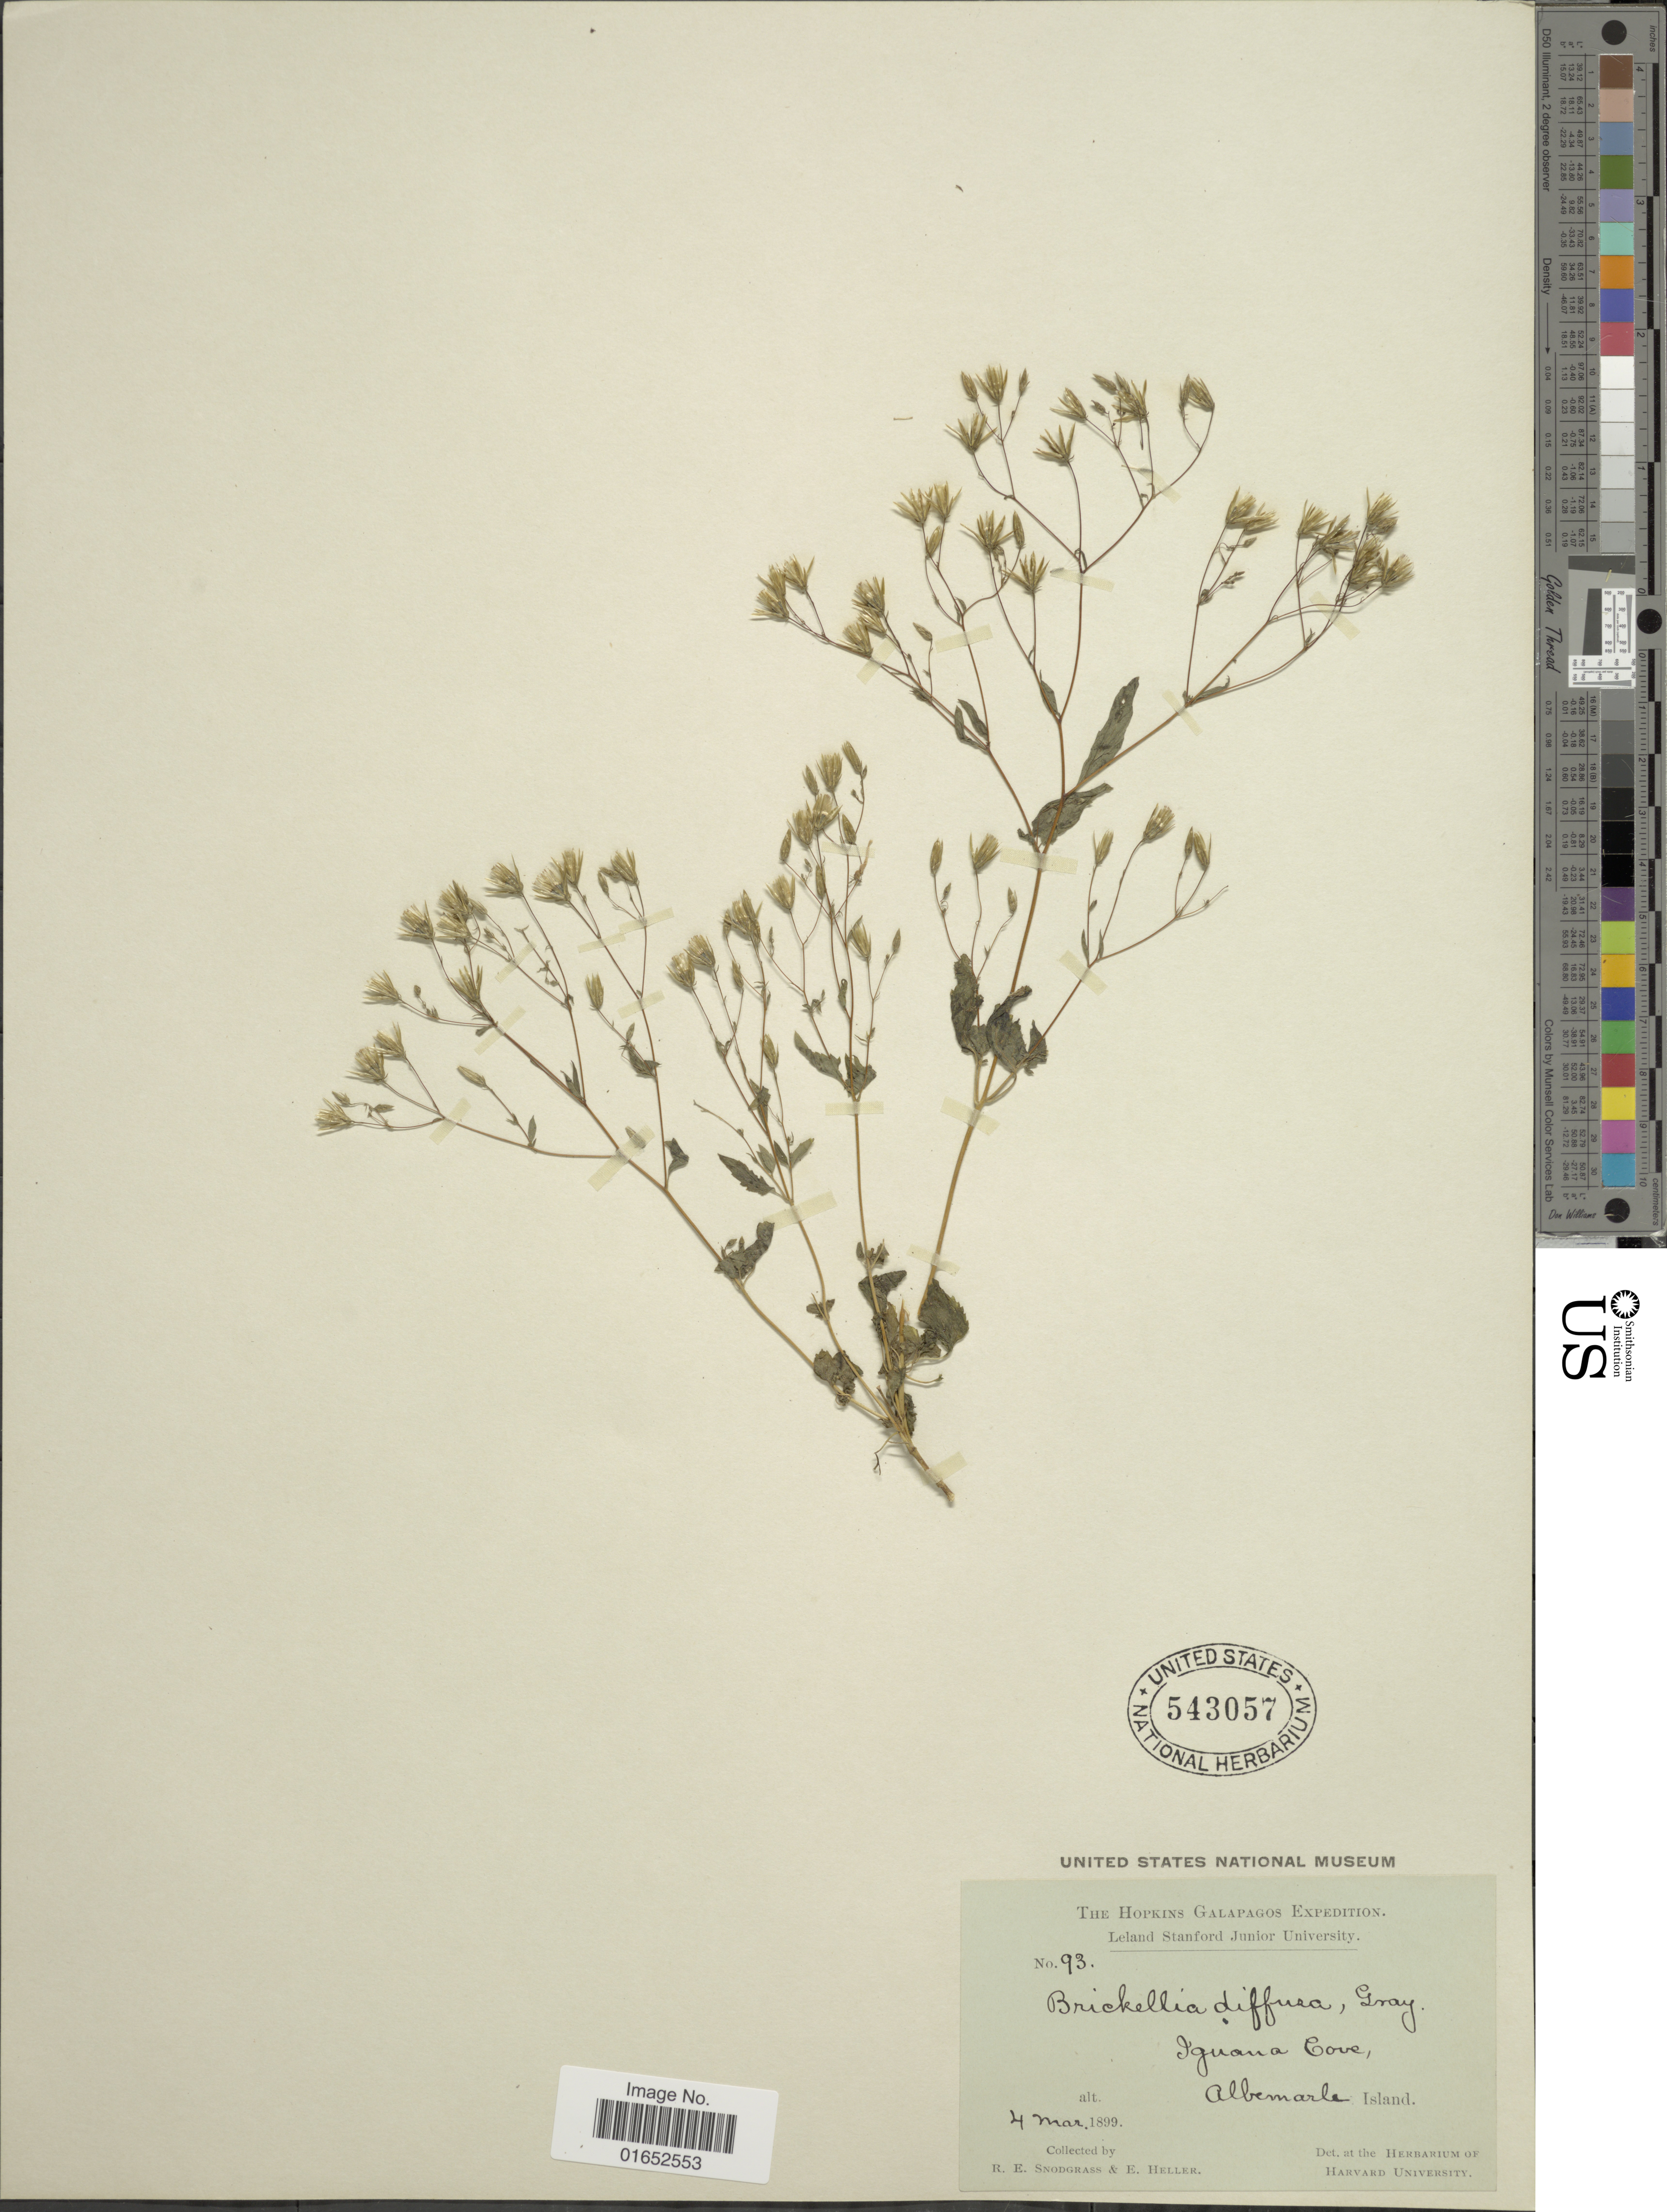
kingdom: Plantae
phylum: Tracheophyta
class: Magnoliopsida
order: Asterales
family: Asteraceae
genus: Brickellia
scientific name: Brickellia diffusa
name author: (Vahl) A. Gray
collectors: R. E. Snodgrass & E. Heller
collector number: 93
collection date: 1899-03-04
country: Ecuador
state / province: Colón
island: Galapagos Is.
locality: Iguana Cove, Albemarle Island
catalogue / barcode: US 543057